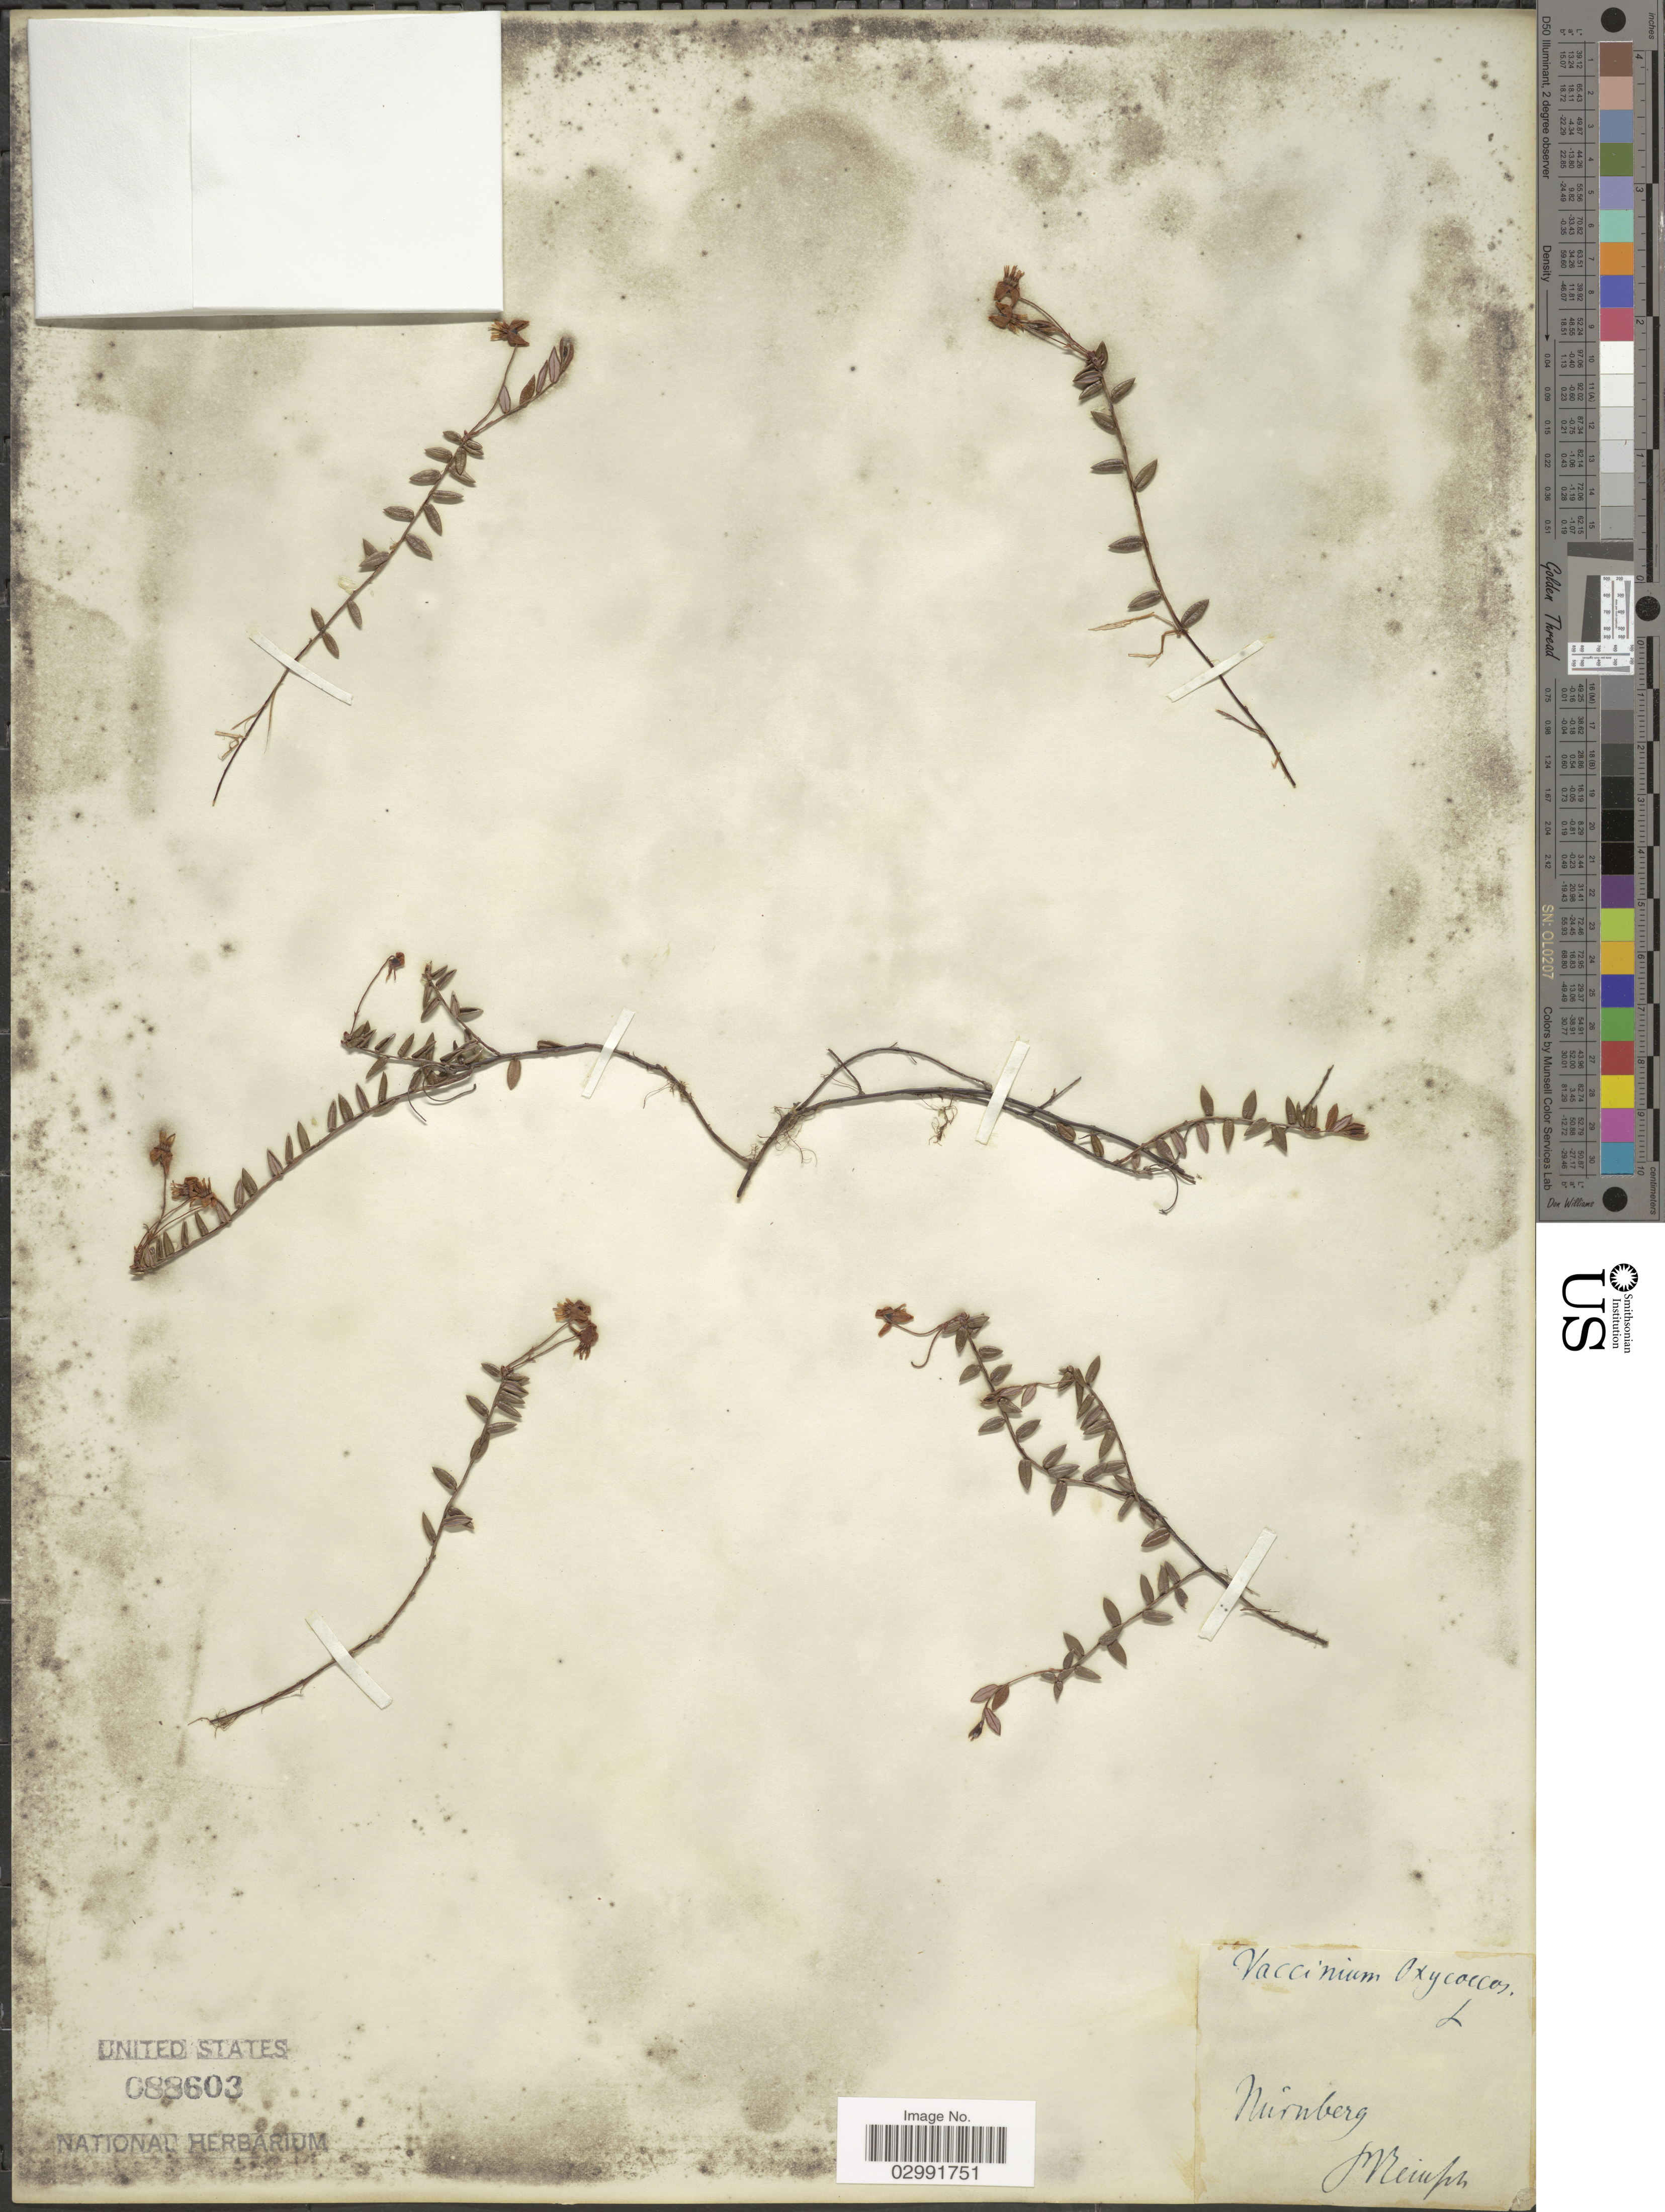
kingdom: Plantae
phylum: Tracheophyta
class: Magnoliopsida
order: Ericales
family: Ericaceae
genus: Vaccinium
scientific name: Vaccinium oxycoccos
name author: L.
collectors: P. Reinsch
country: Germany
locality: Nurnberg.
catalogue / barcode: US 88603